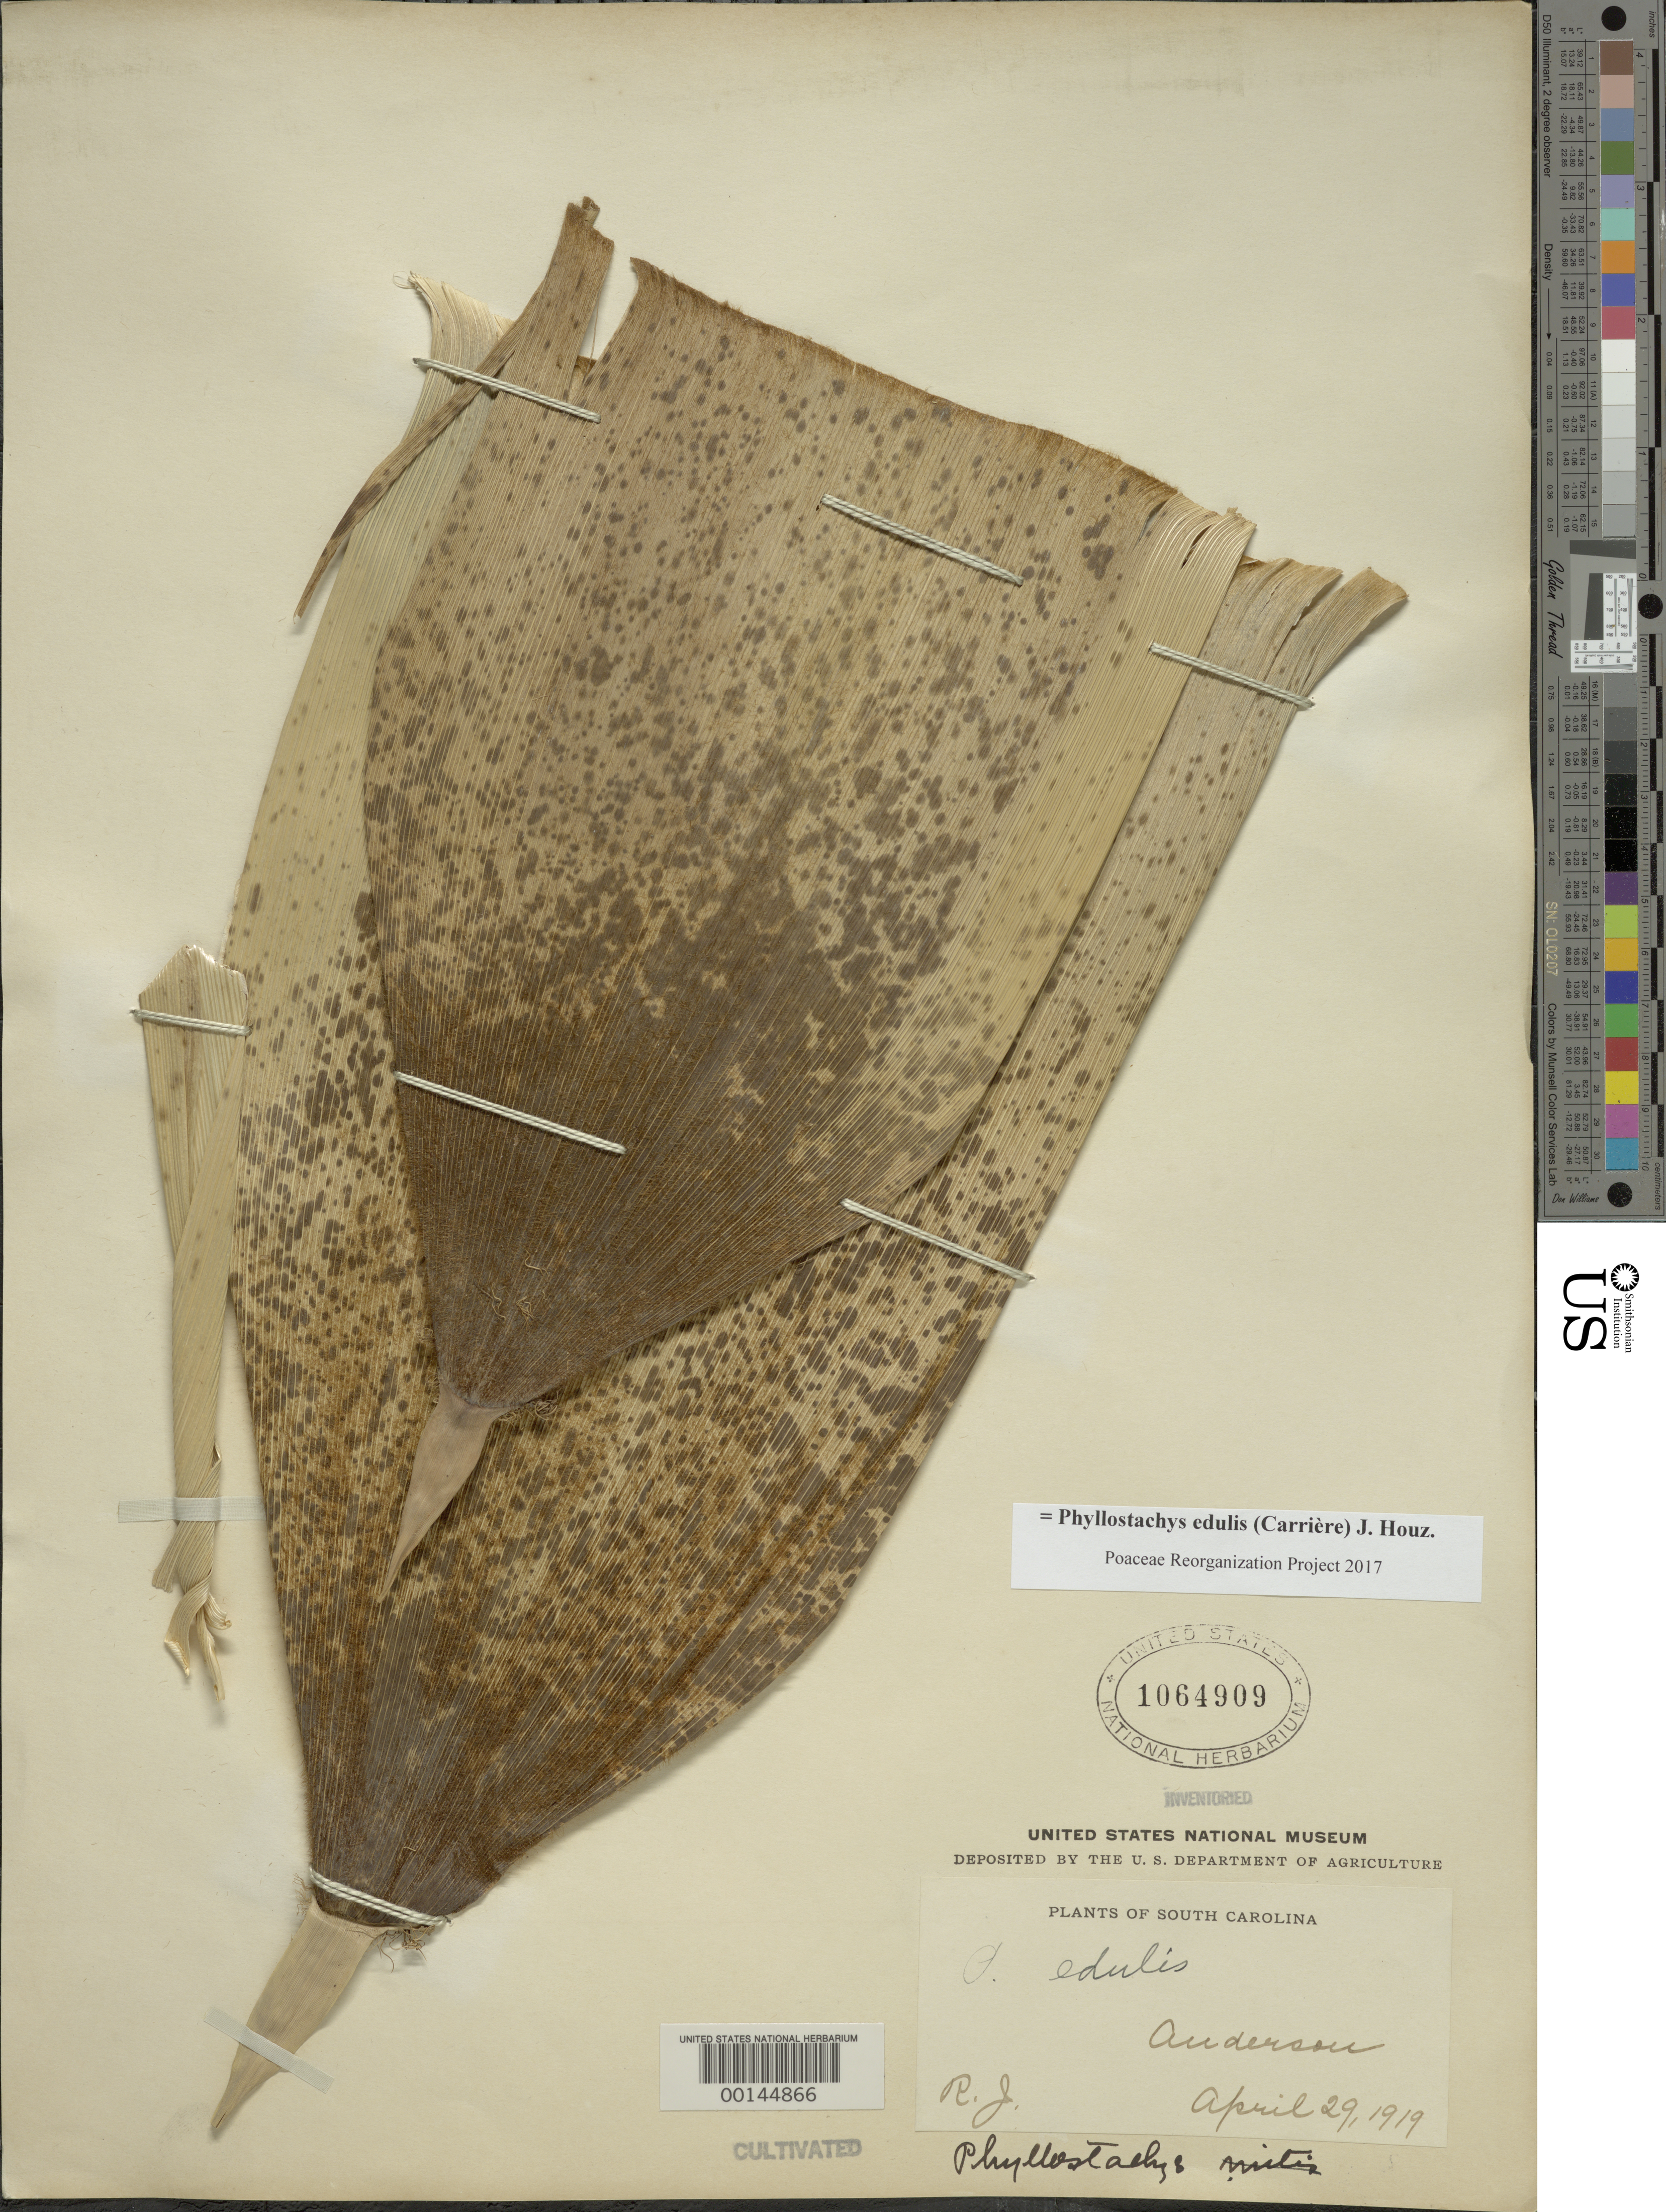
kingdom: Plantae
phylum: Tracheophyta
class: Liliopsida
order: Poales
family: Poaceae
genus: Phyllostachys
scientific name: Phyllostachys edulis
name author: (Carrière) J. Houz.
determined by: Poaceae Reorganization Project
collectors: R. J.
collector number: ___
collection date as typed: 29 Apr 1919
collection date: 1919-04-29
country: United States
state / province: South Carolina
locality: Anderson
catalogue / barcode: US 1064909